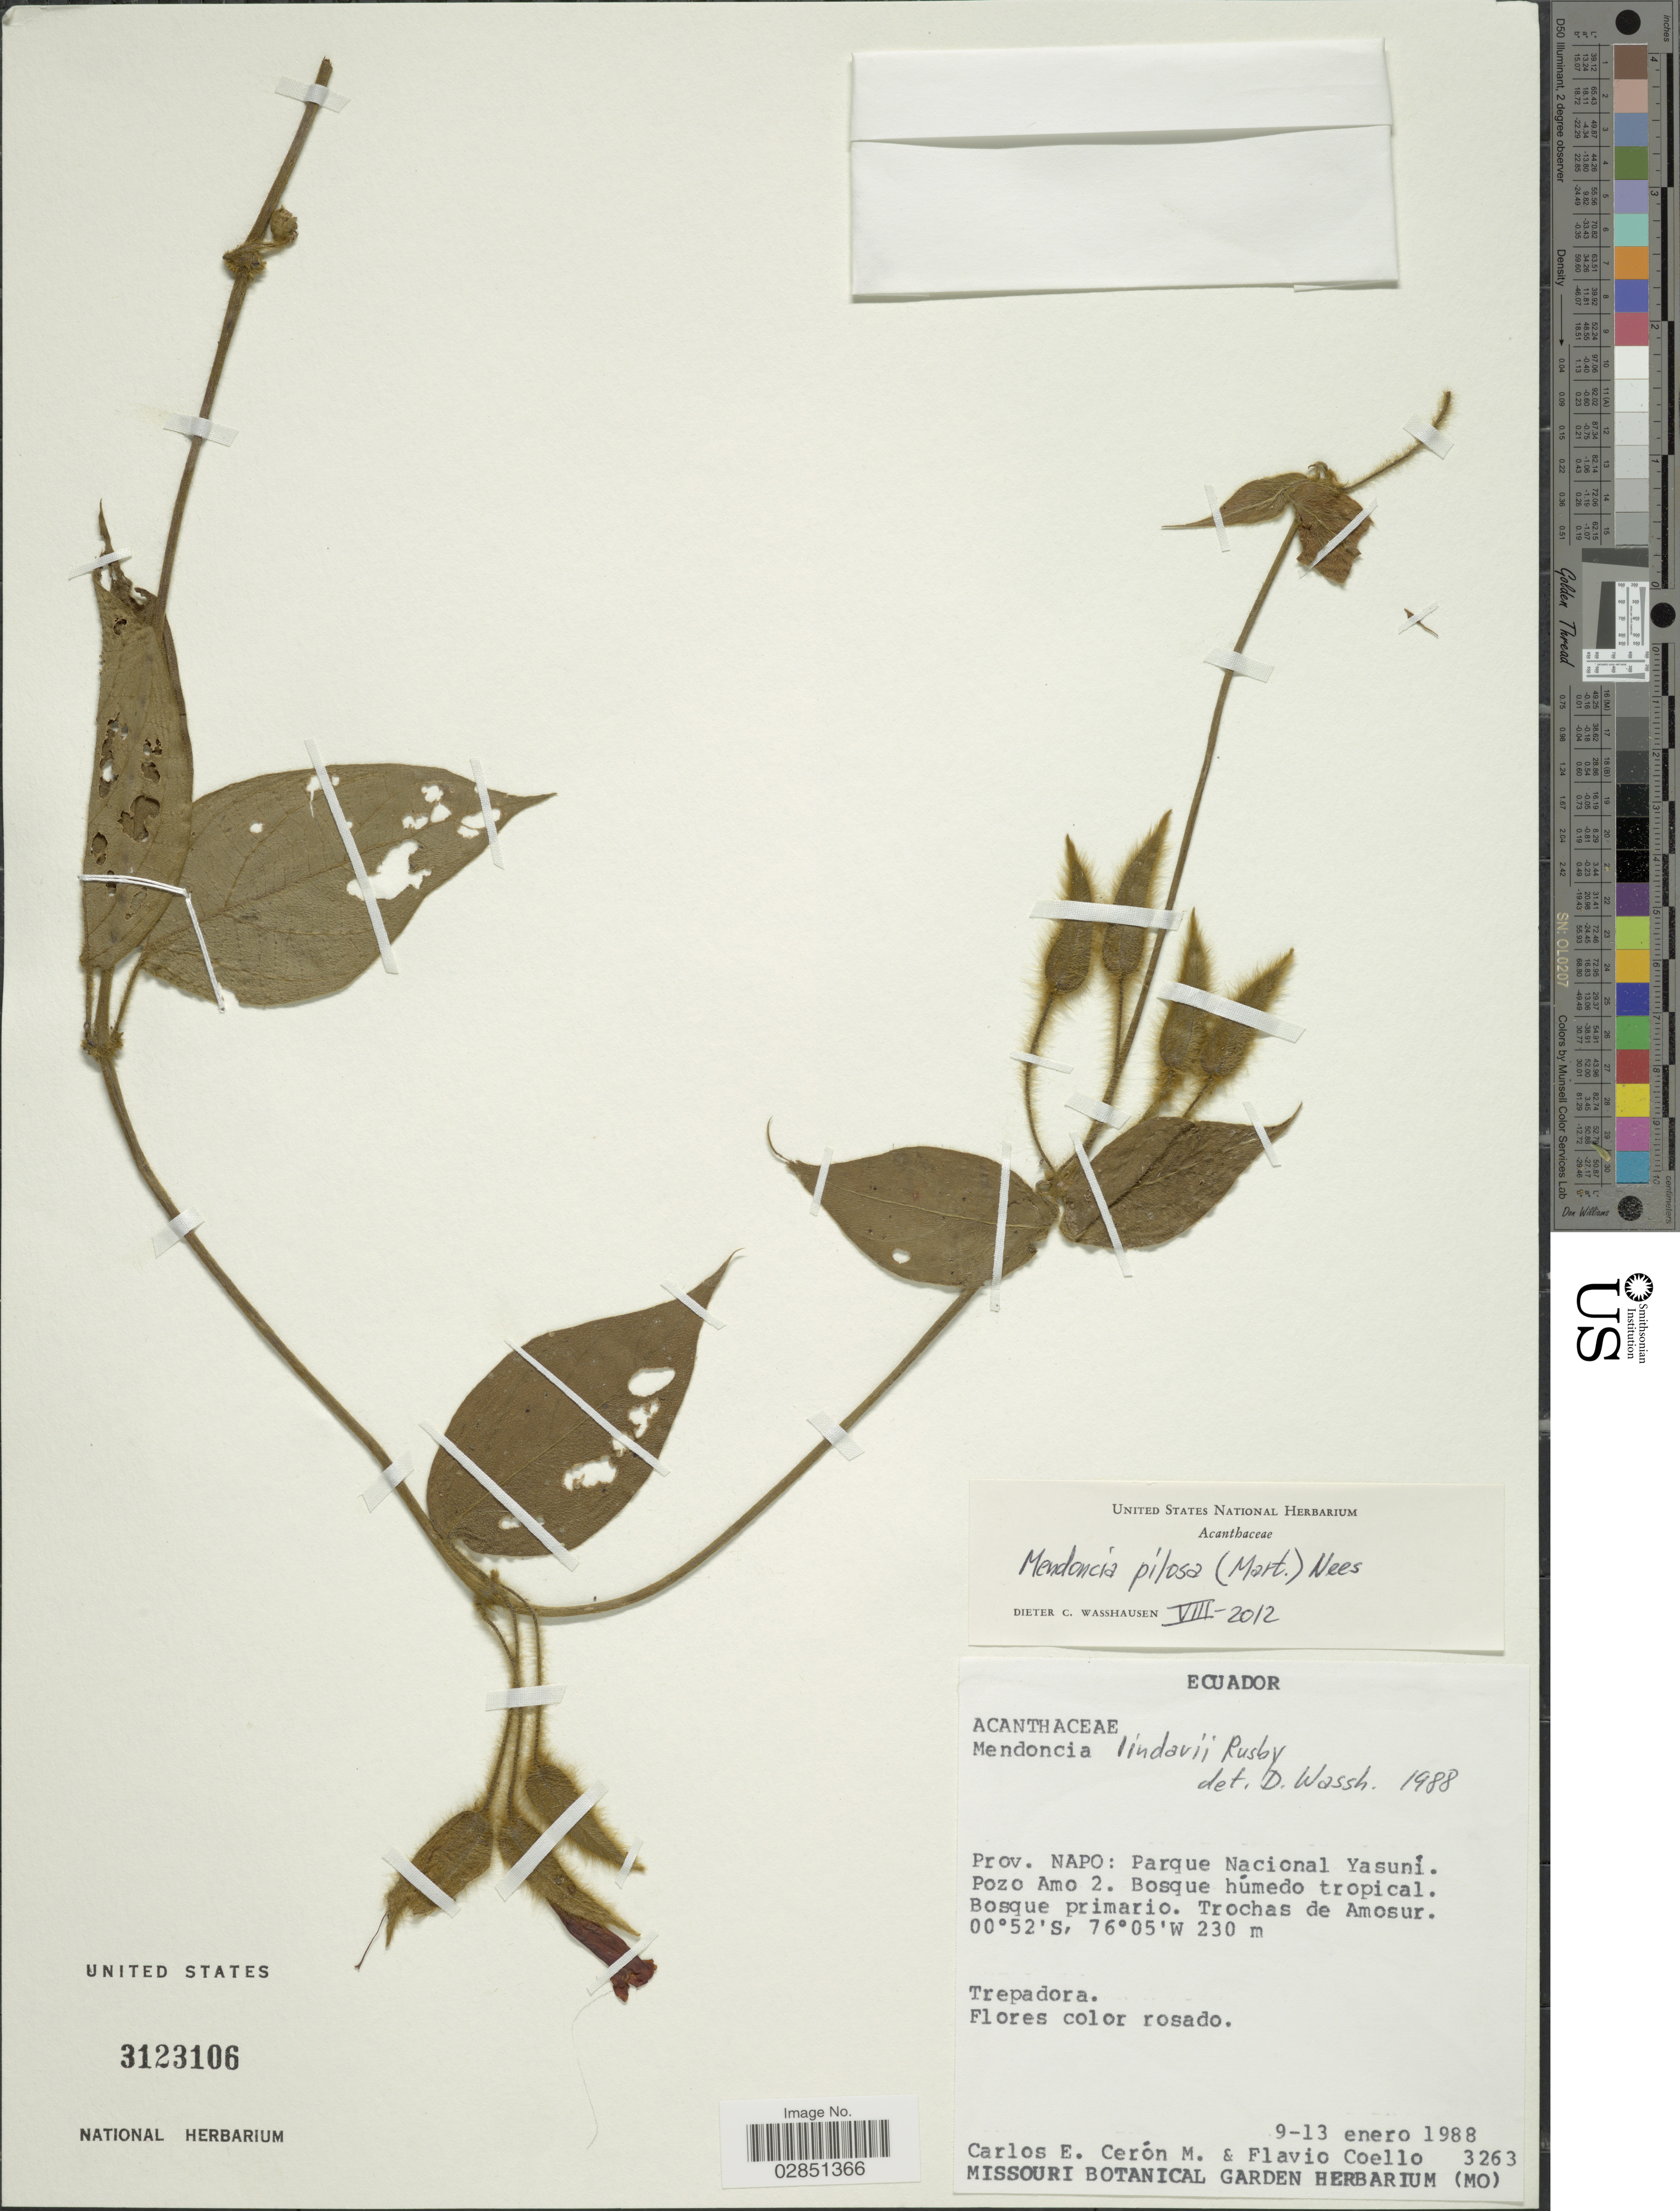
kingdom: Plantae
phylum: Tracheophyta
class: Magnoliopsida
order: Lamiales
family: Acanthaceae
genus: Mendoncia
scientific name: Mendoncia pilosa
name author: Mart.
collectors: C. E. Cerón M. & F. Coello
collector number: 3263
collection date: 1988-01-09/1988-01-13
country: Ecuador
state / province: Napo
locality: Prov. Napo: Parque Nacional Yasuni. Pozo Amo 2.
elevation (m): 230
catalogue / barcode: US 3123106